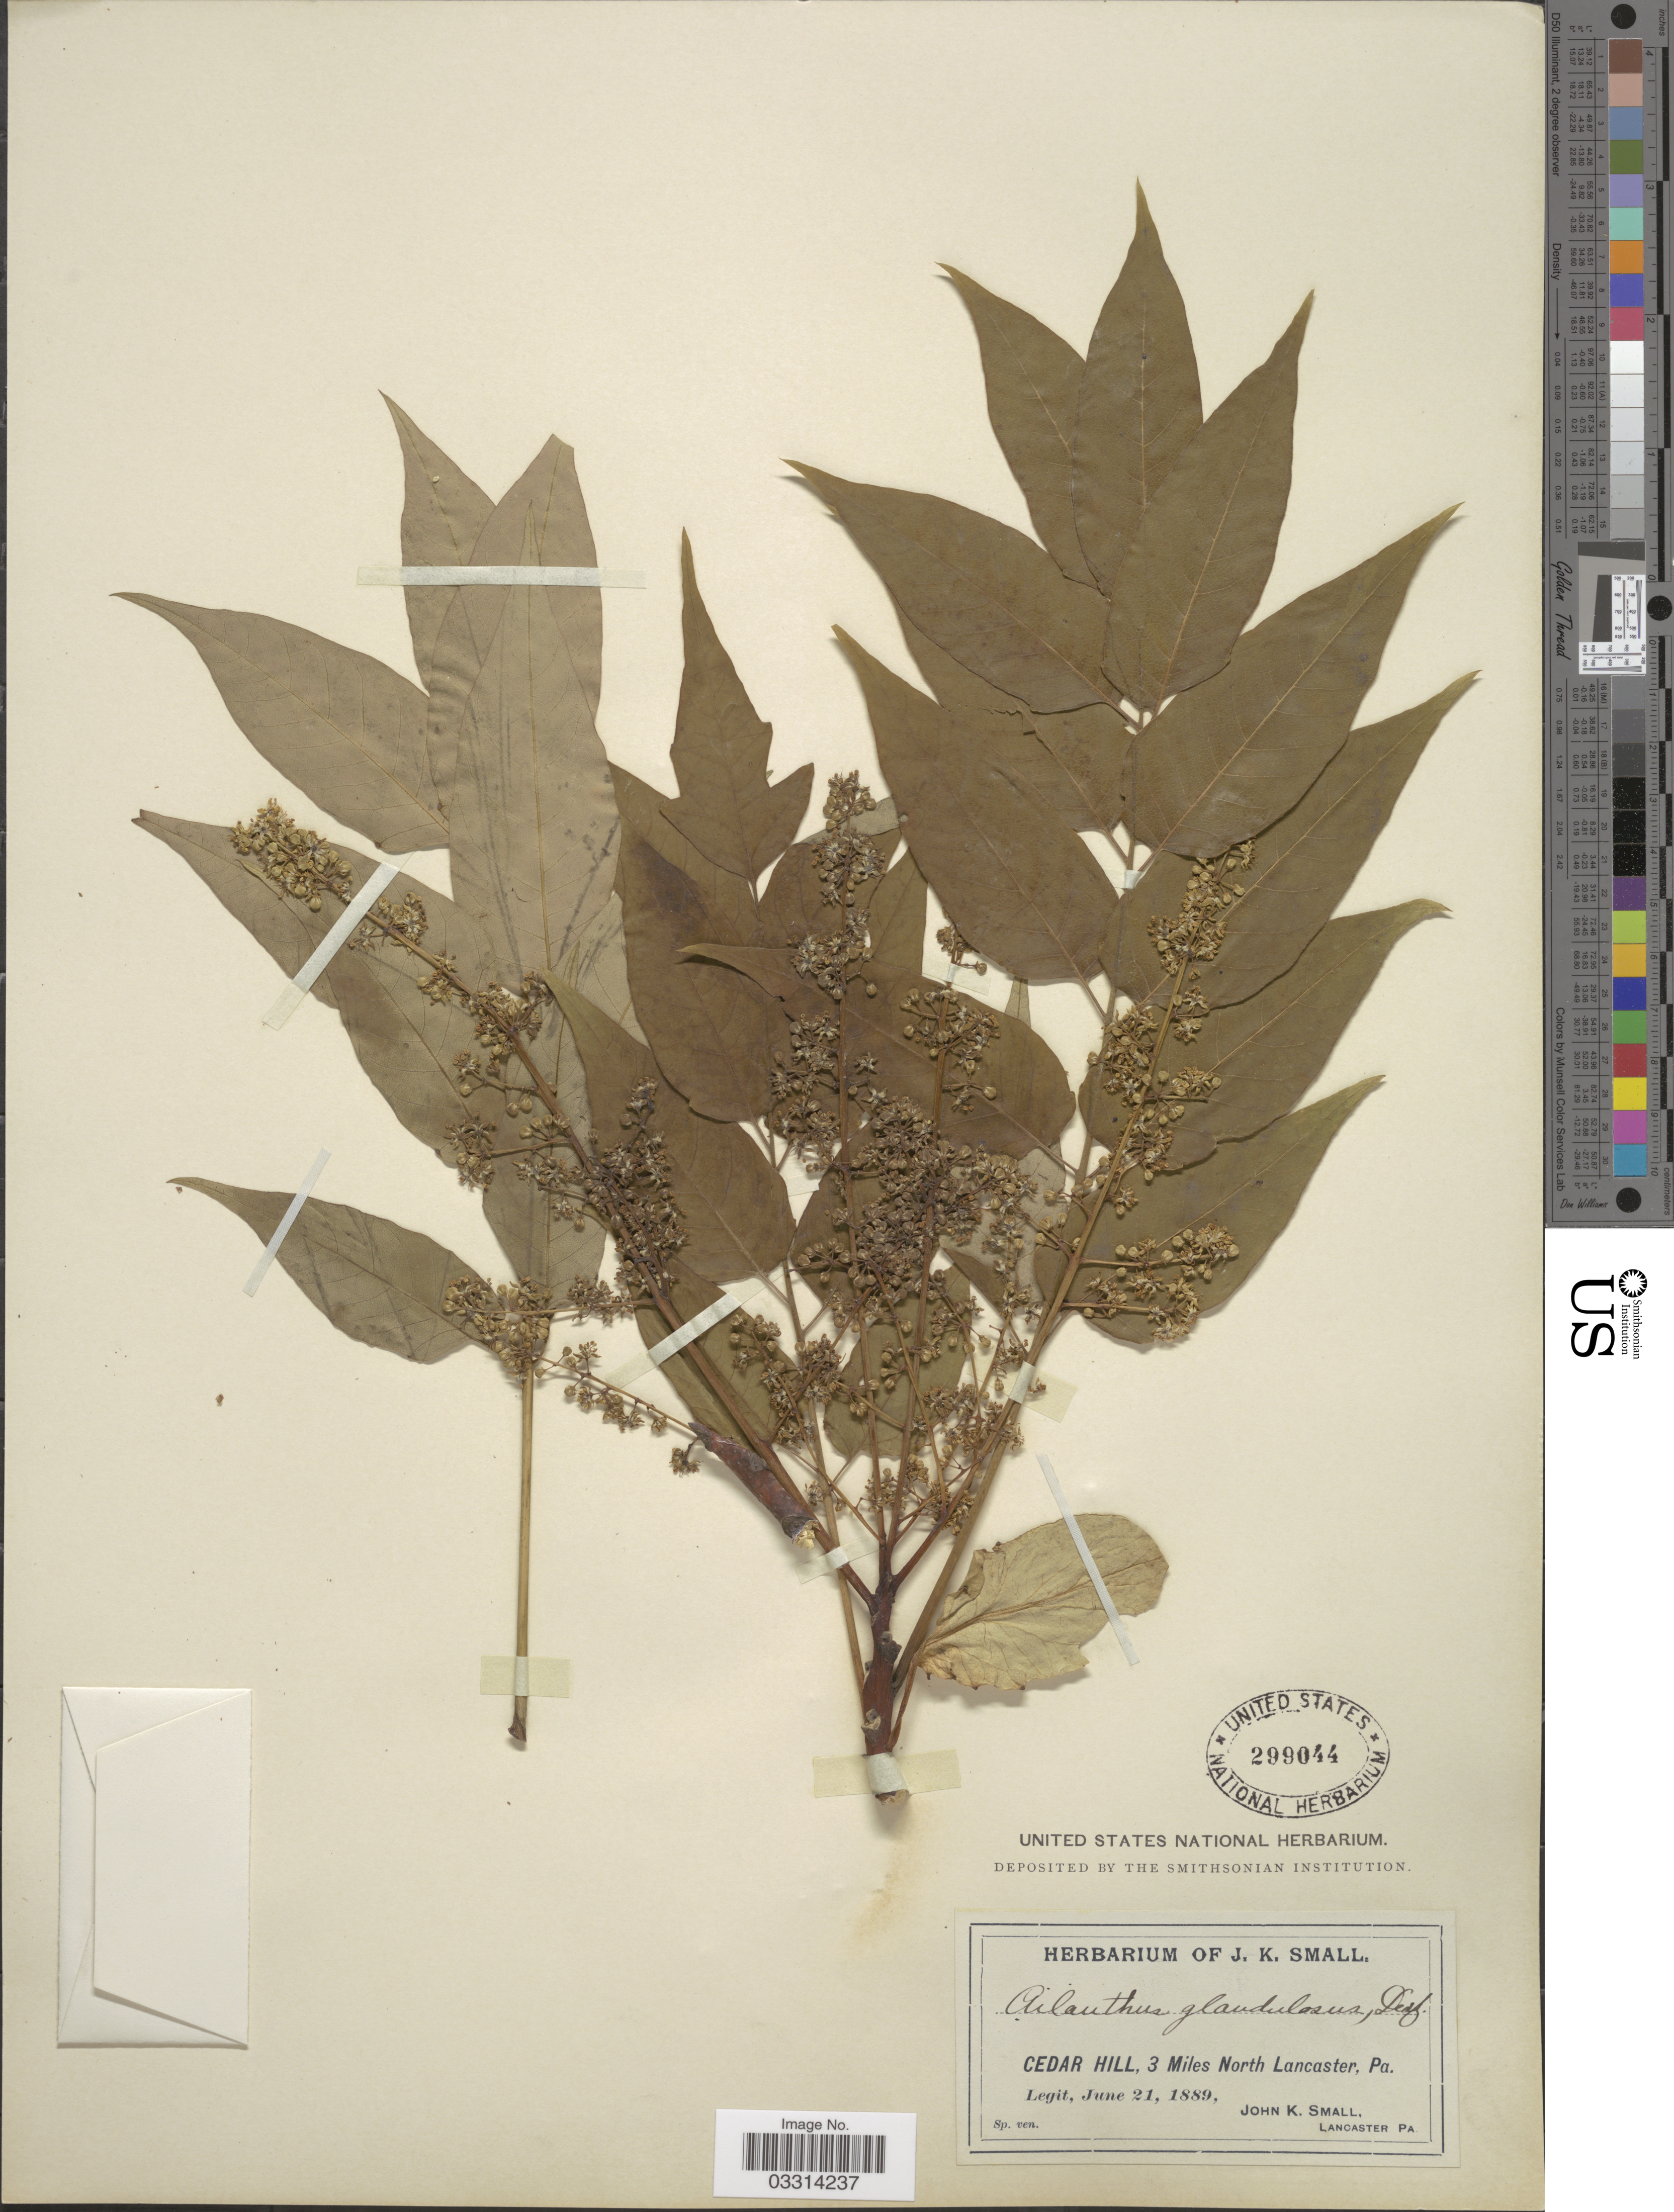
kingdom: Plantae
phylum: Tracheophyta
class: Magnoliopsida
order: Sapindales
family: Simaroubaceae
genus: Ailanthus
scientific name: Ailanthus glandulosa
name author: Desf.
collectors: J. K. Small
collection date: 1889-06-21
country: United States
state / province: Pennsylvania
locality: Cedar Hill, 3 Miles North Lancaster.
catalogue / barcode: US 299044